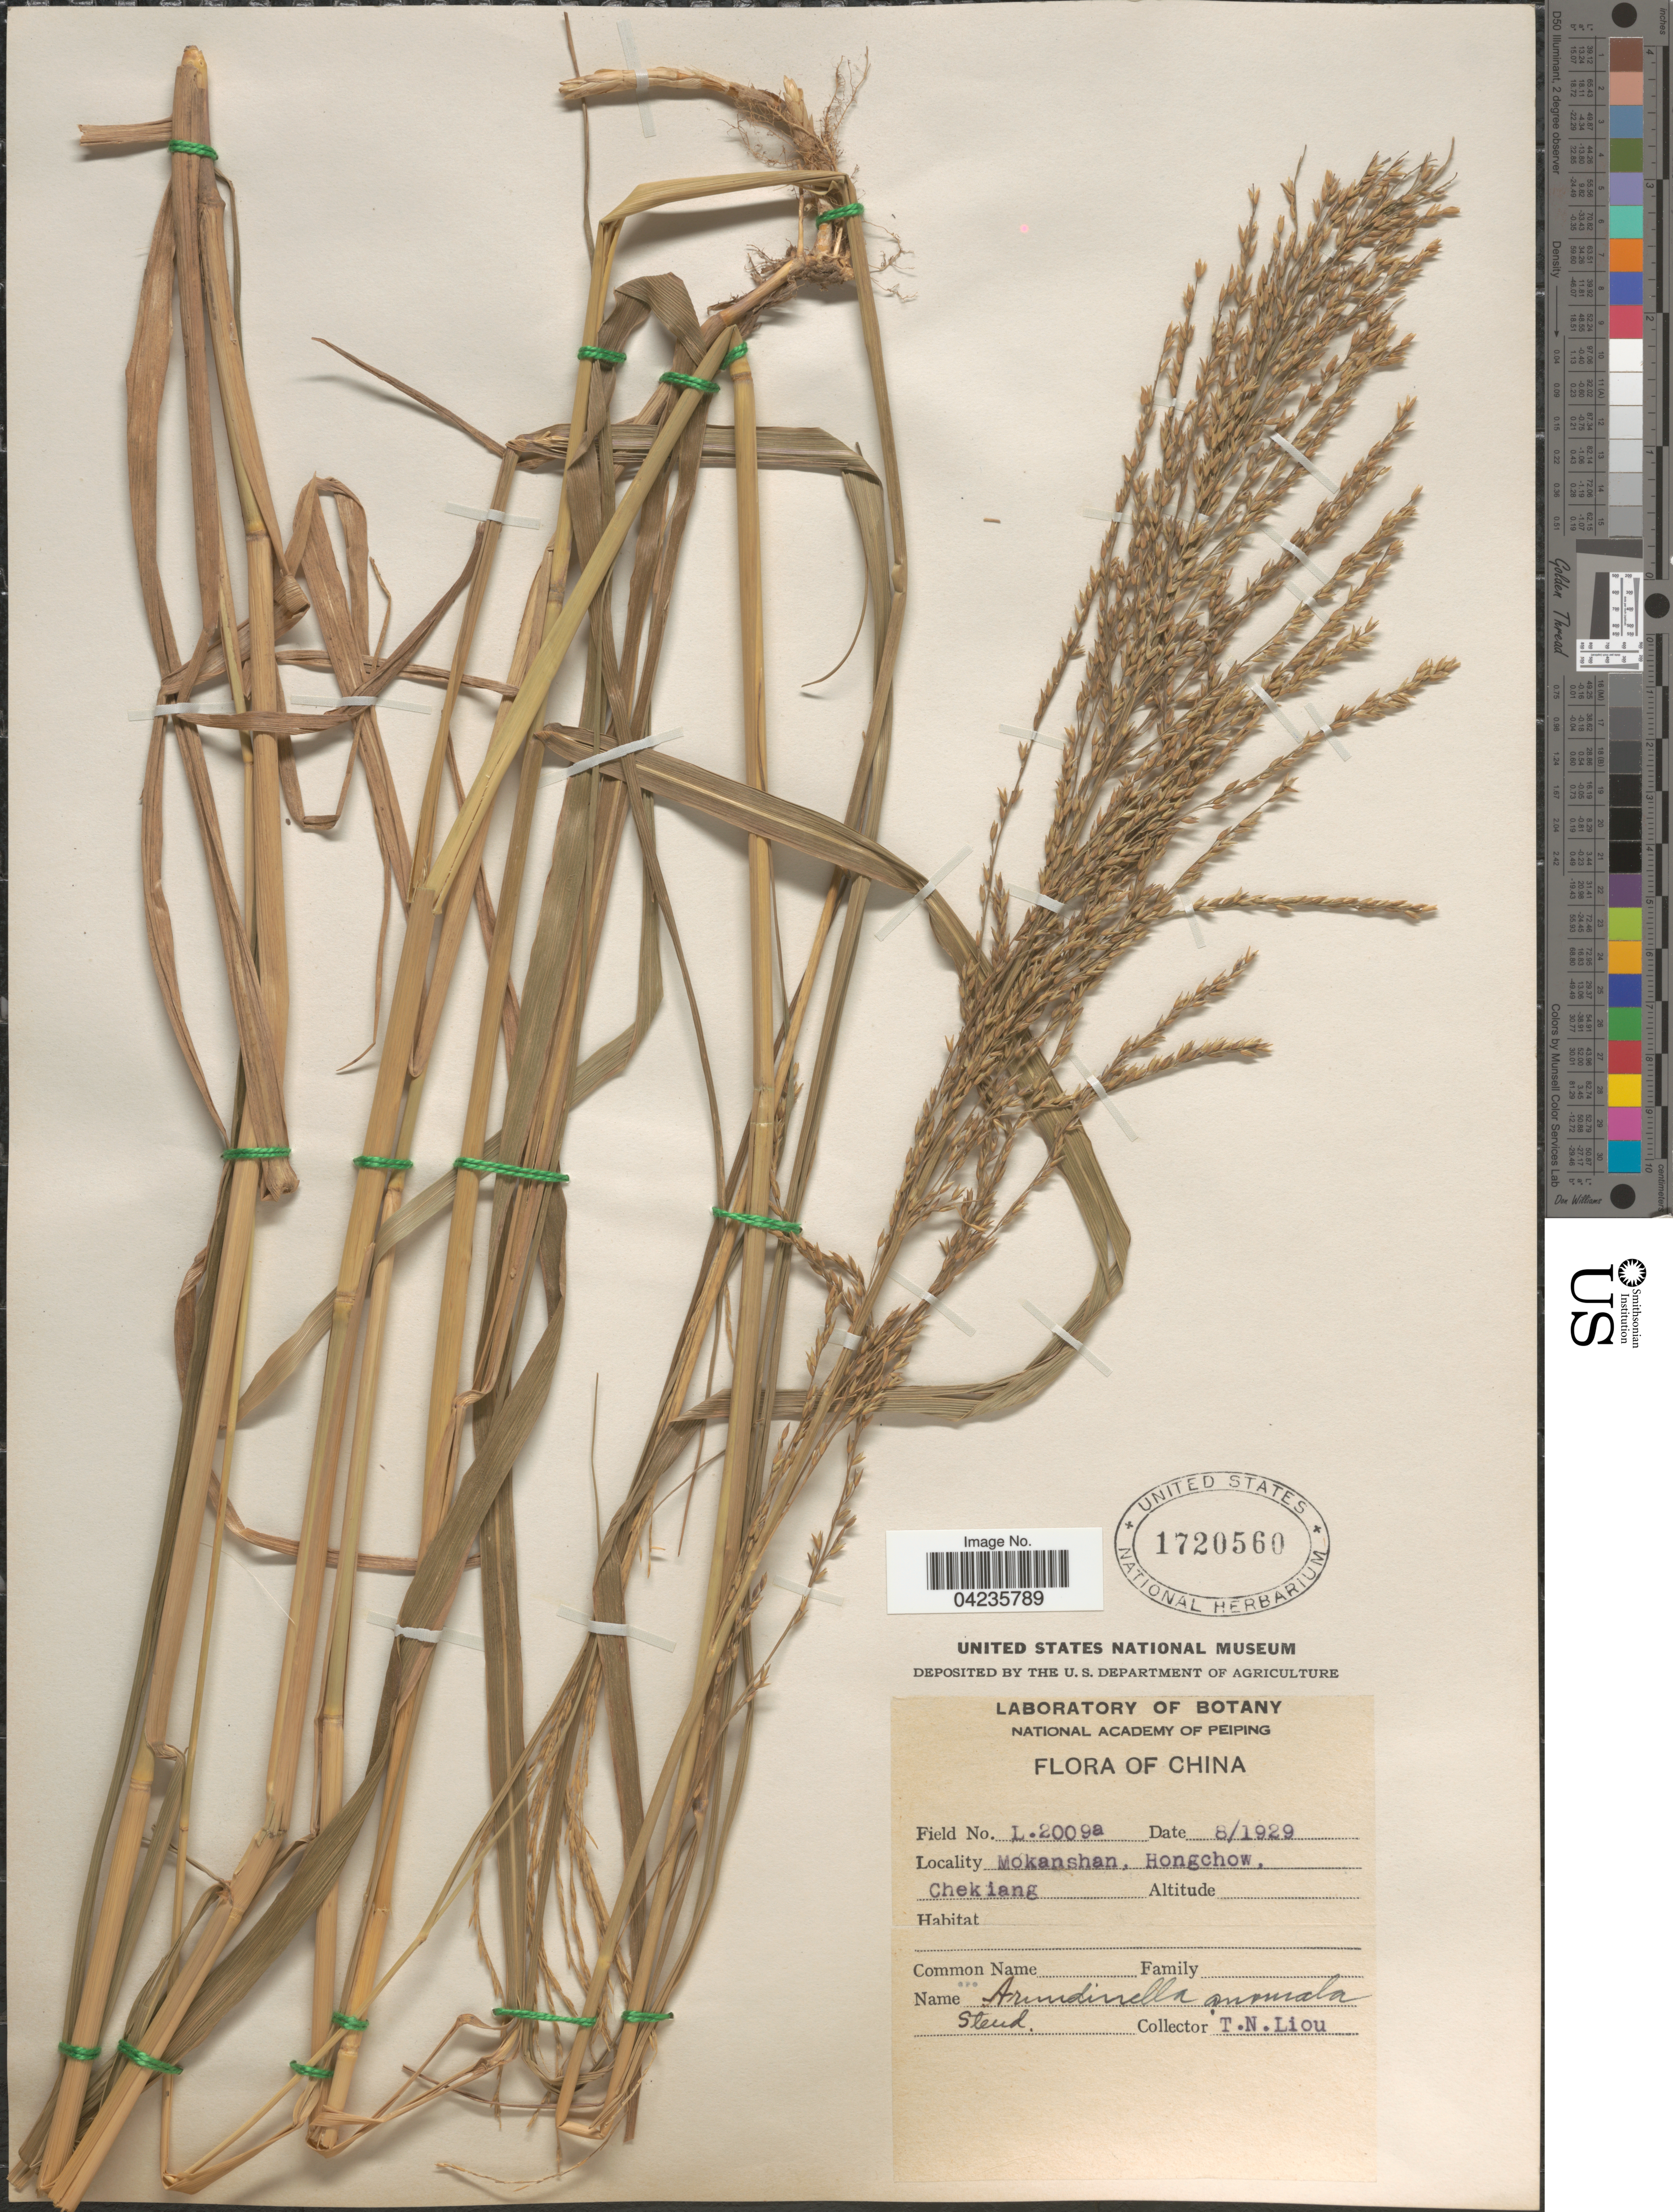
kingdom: Plantae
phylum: Tracheophyta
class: Liliopsida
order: Poales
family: Poaceae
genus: Arundinella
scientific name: Arundinella hirta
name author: (Thunb.) Tanaka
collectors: T. N. Liou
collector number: L2009a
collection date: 1929-08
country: China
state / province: Zhejiang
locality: Mokanshan, Hongchow, Chekiang.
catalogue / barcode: US 1720560